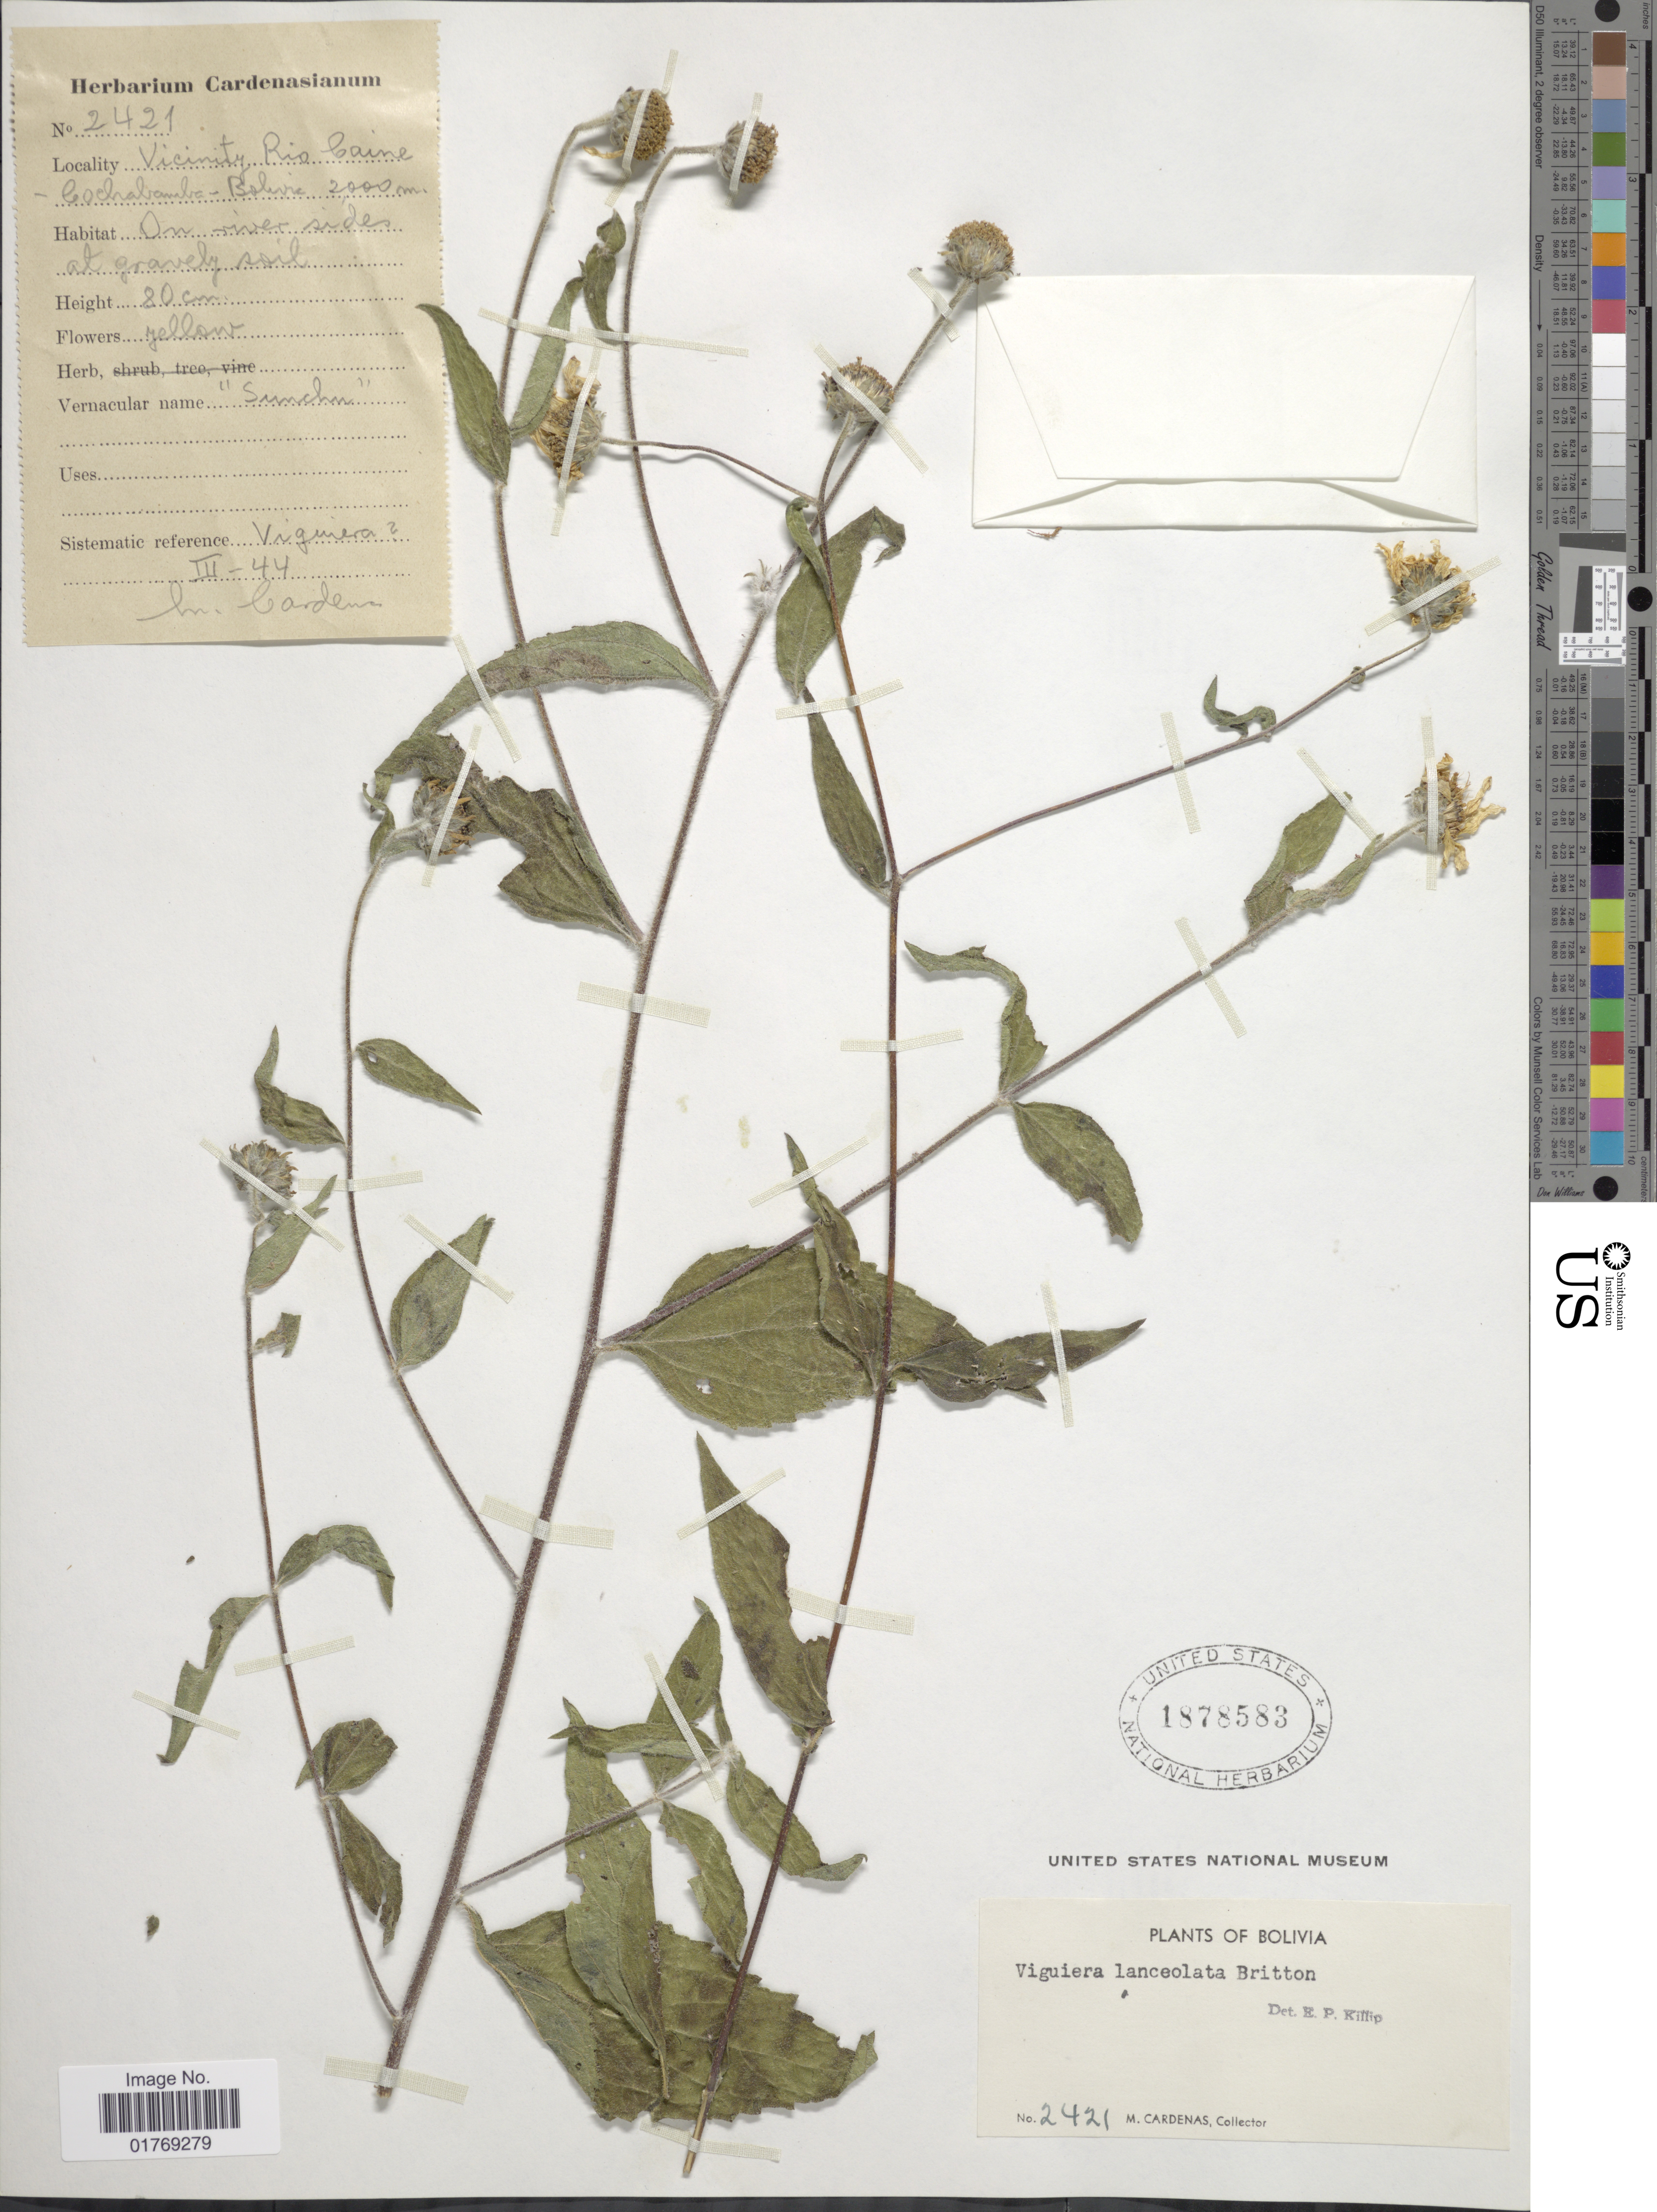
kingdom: Plantae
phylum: Tracheophyta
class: Magnoliopsida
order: Asterales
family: Asteraceae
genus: Viguiera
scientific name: Viguiera sp.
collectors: M. Cárdenas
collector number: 2421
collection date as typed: Transcribed d/m/y: /3/44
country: Bolivia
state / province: Cochabamba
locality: Vicinity of Rio Caine - Cochabamba - Bolivia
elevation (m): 2000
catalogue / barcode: US 1878583